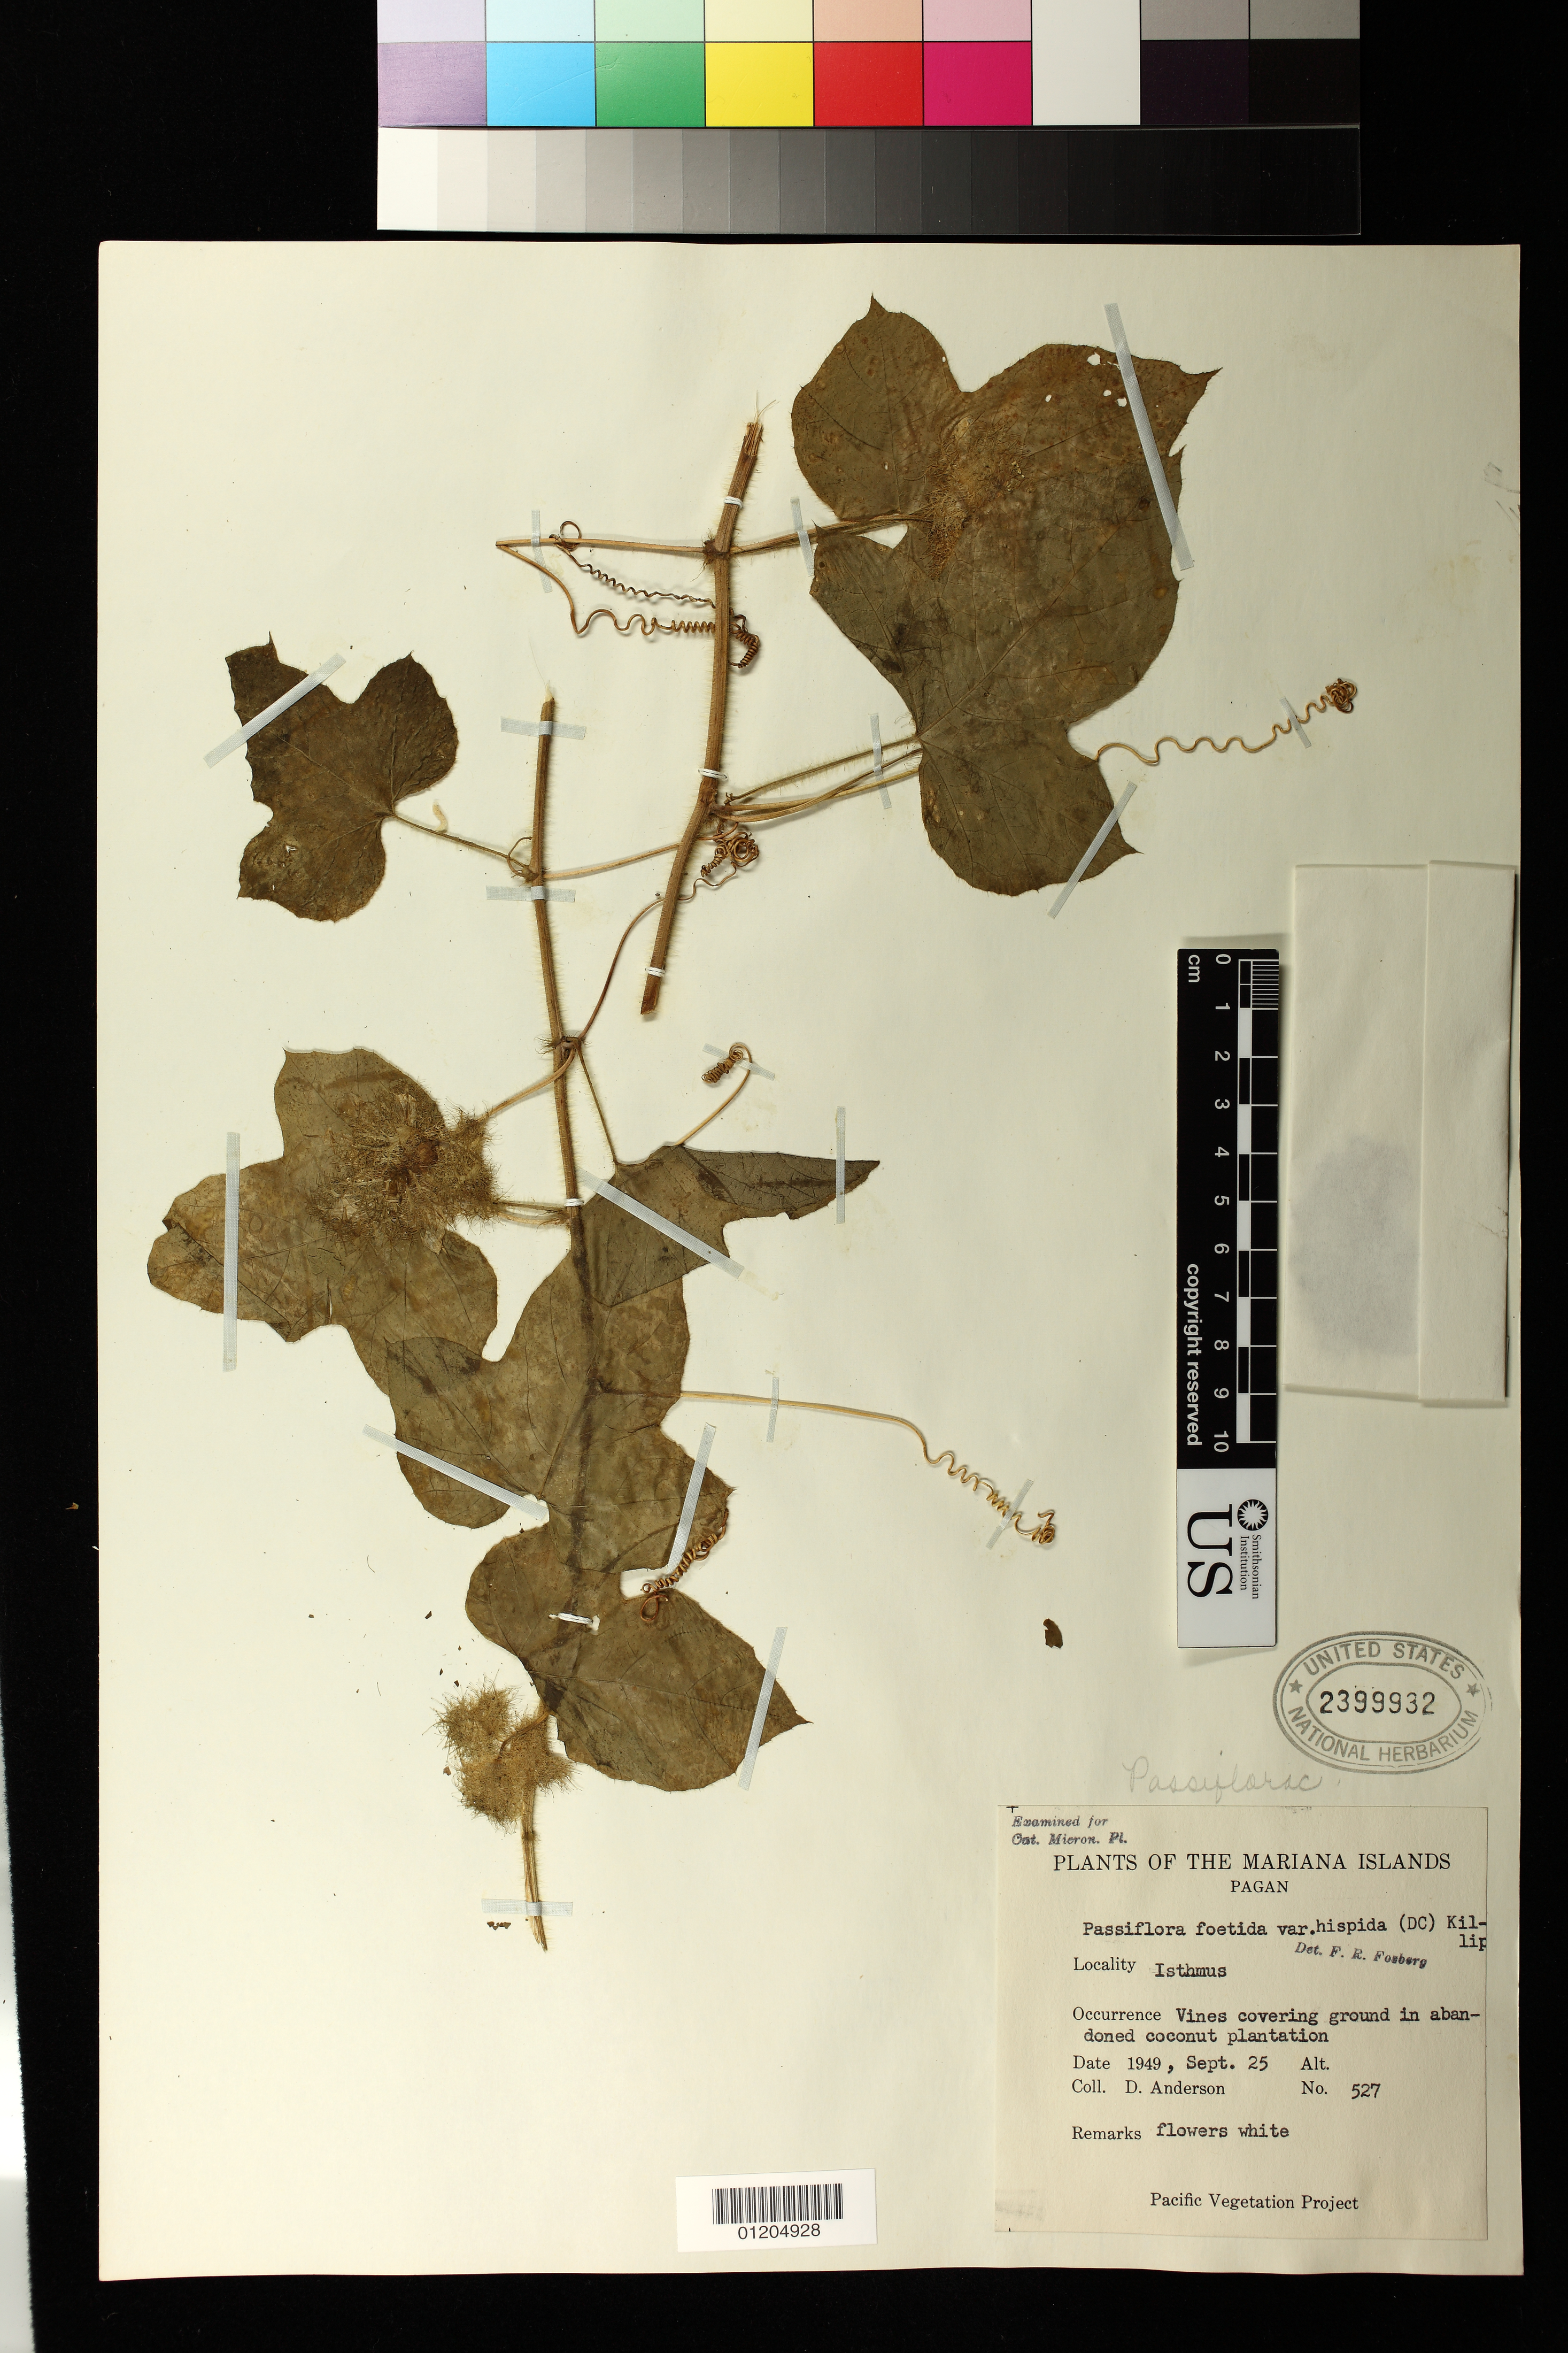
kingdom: Plantae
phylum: Tracheophyta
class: Magnoliopsida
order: Malpighiales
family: Passifloraceae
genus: Passiflora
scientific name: Passiflora foetida var. hispida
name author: (DC. ex Triana & Planch.) Killip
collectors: D. Anderson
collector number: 527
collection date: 1949-09-25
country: Northern Mariana Islands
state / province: Northern Islands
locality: Pagan. Isthmus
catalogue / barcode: US 2399932